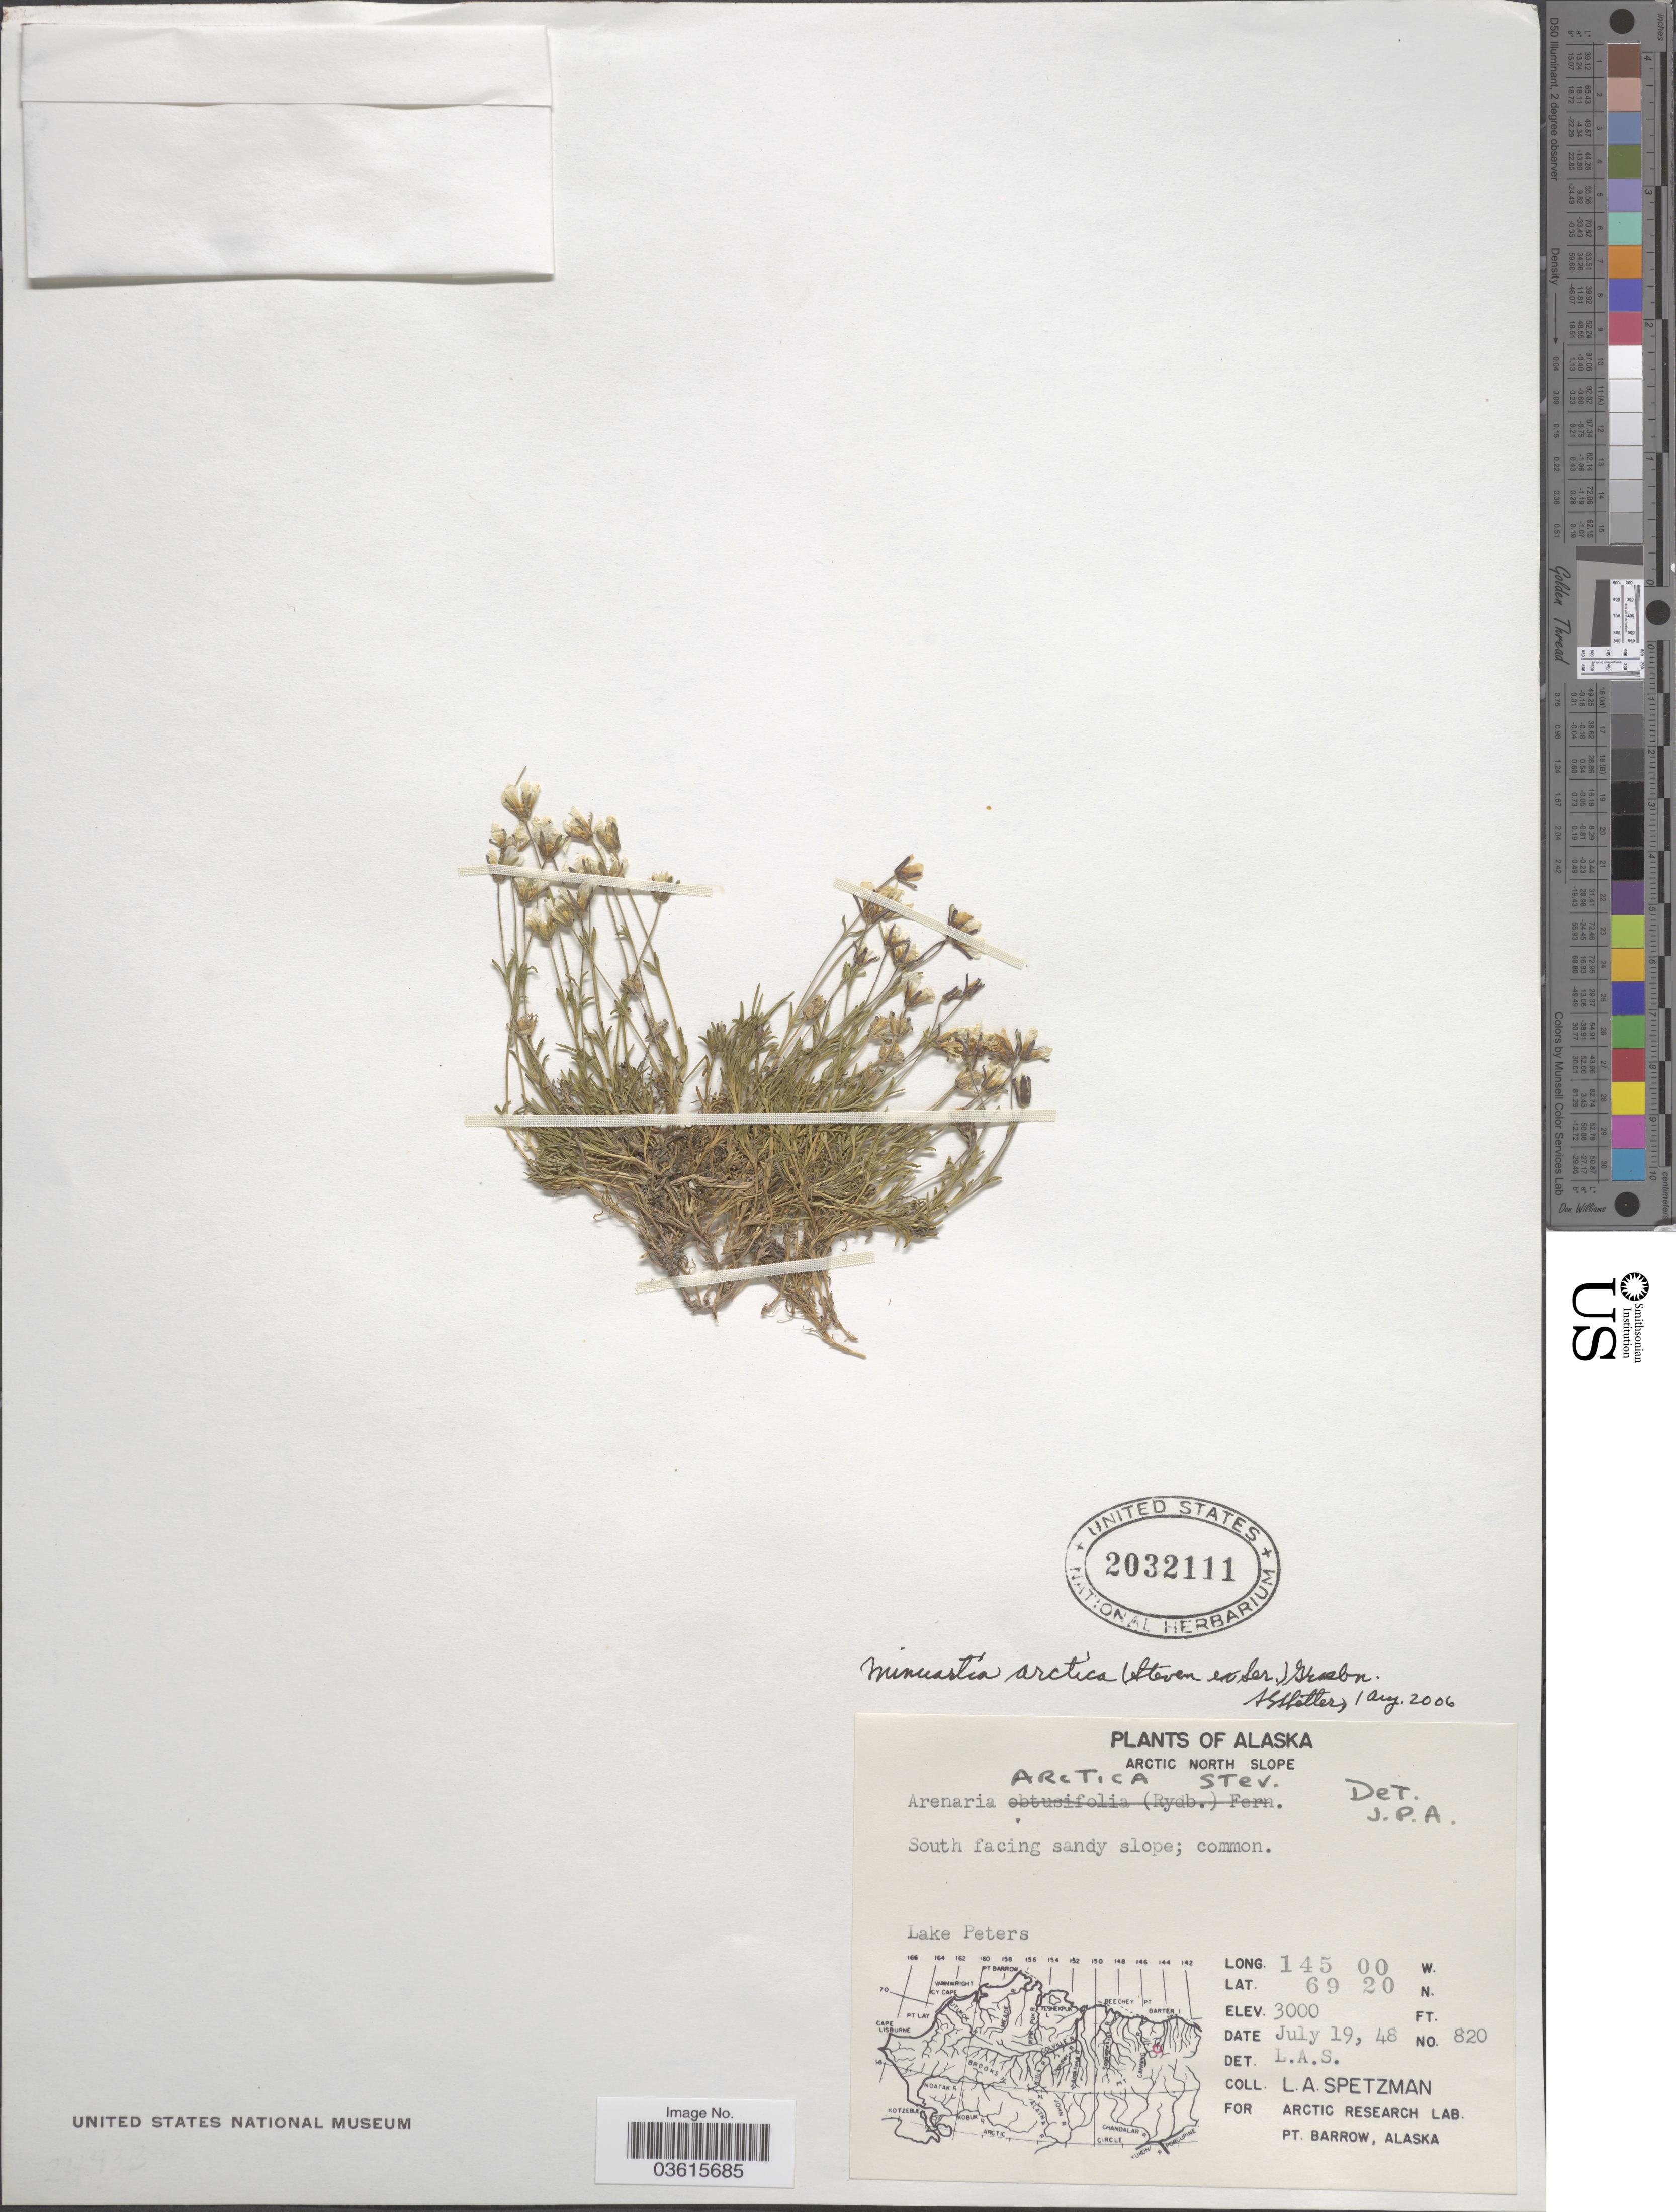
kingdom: Plantae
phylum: Tracheophyta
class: Magnoliopsida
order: Caryophyllales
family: Caryophyllaceae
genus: Cherleria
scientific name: Cherleria arctica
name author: (Steven ex Ser.) A.J. Moore & Dillenb.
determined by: Strong, Mark T., (BOT), Smithsonian Institution - National Museum of Natural History (UNITED STATES)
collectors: L. Spetzman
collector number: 820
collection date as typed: Transcribed d/m/y: 19/7/48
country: United States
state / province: Alaska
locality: Arctic North Slope. Lake Peters.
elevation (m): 914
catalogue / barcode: US 2032111